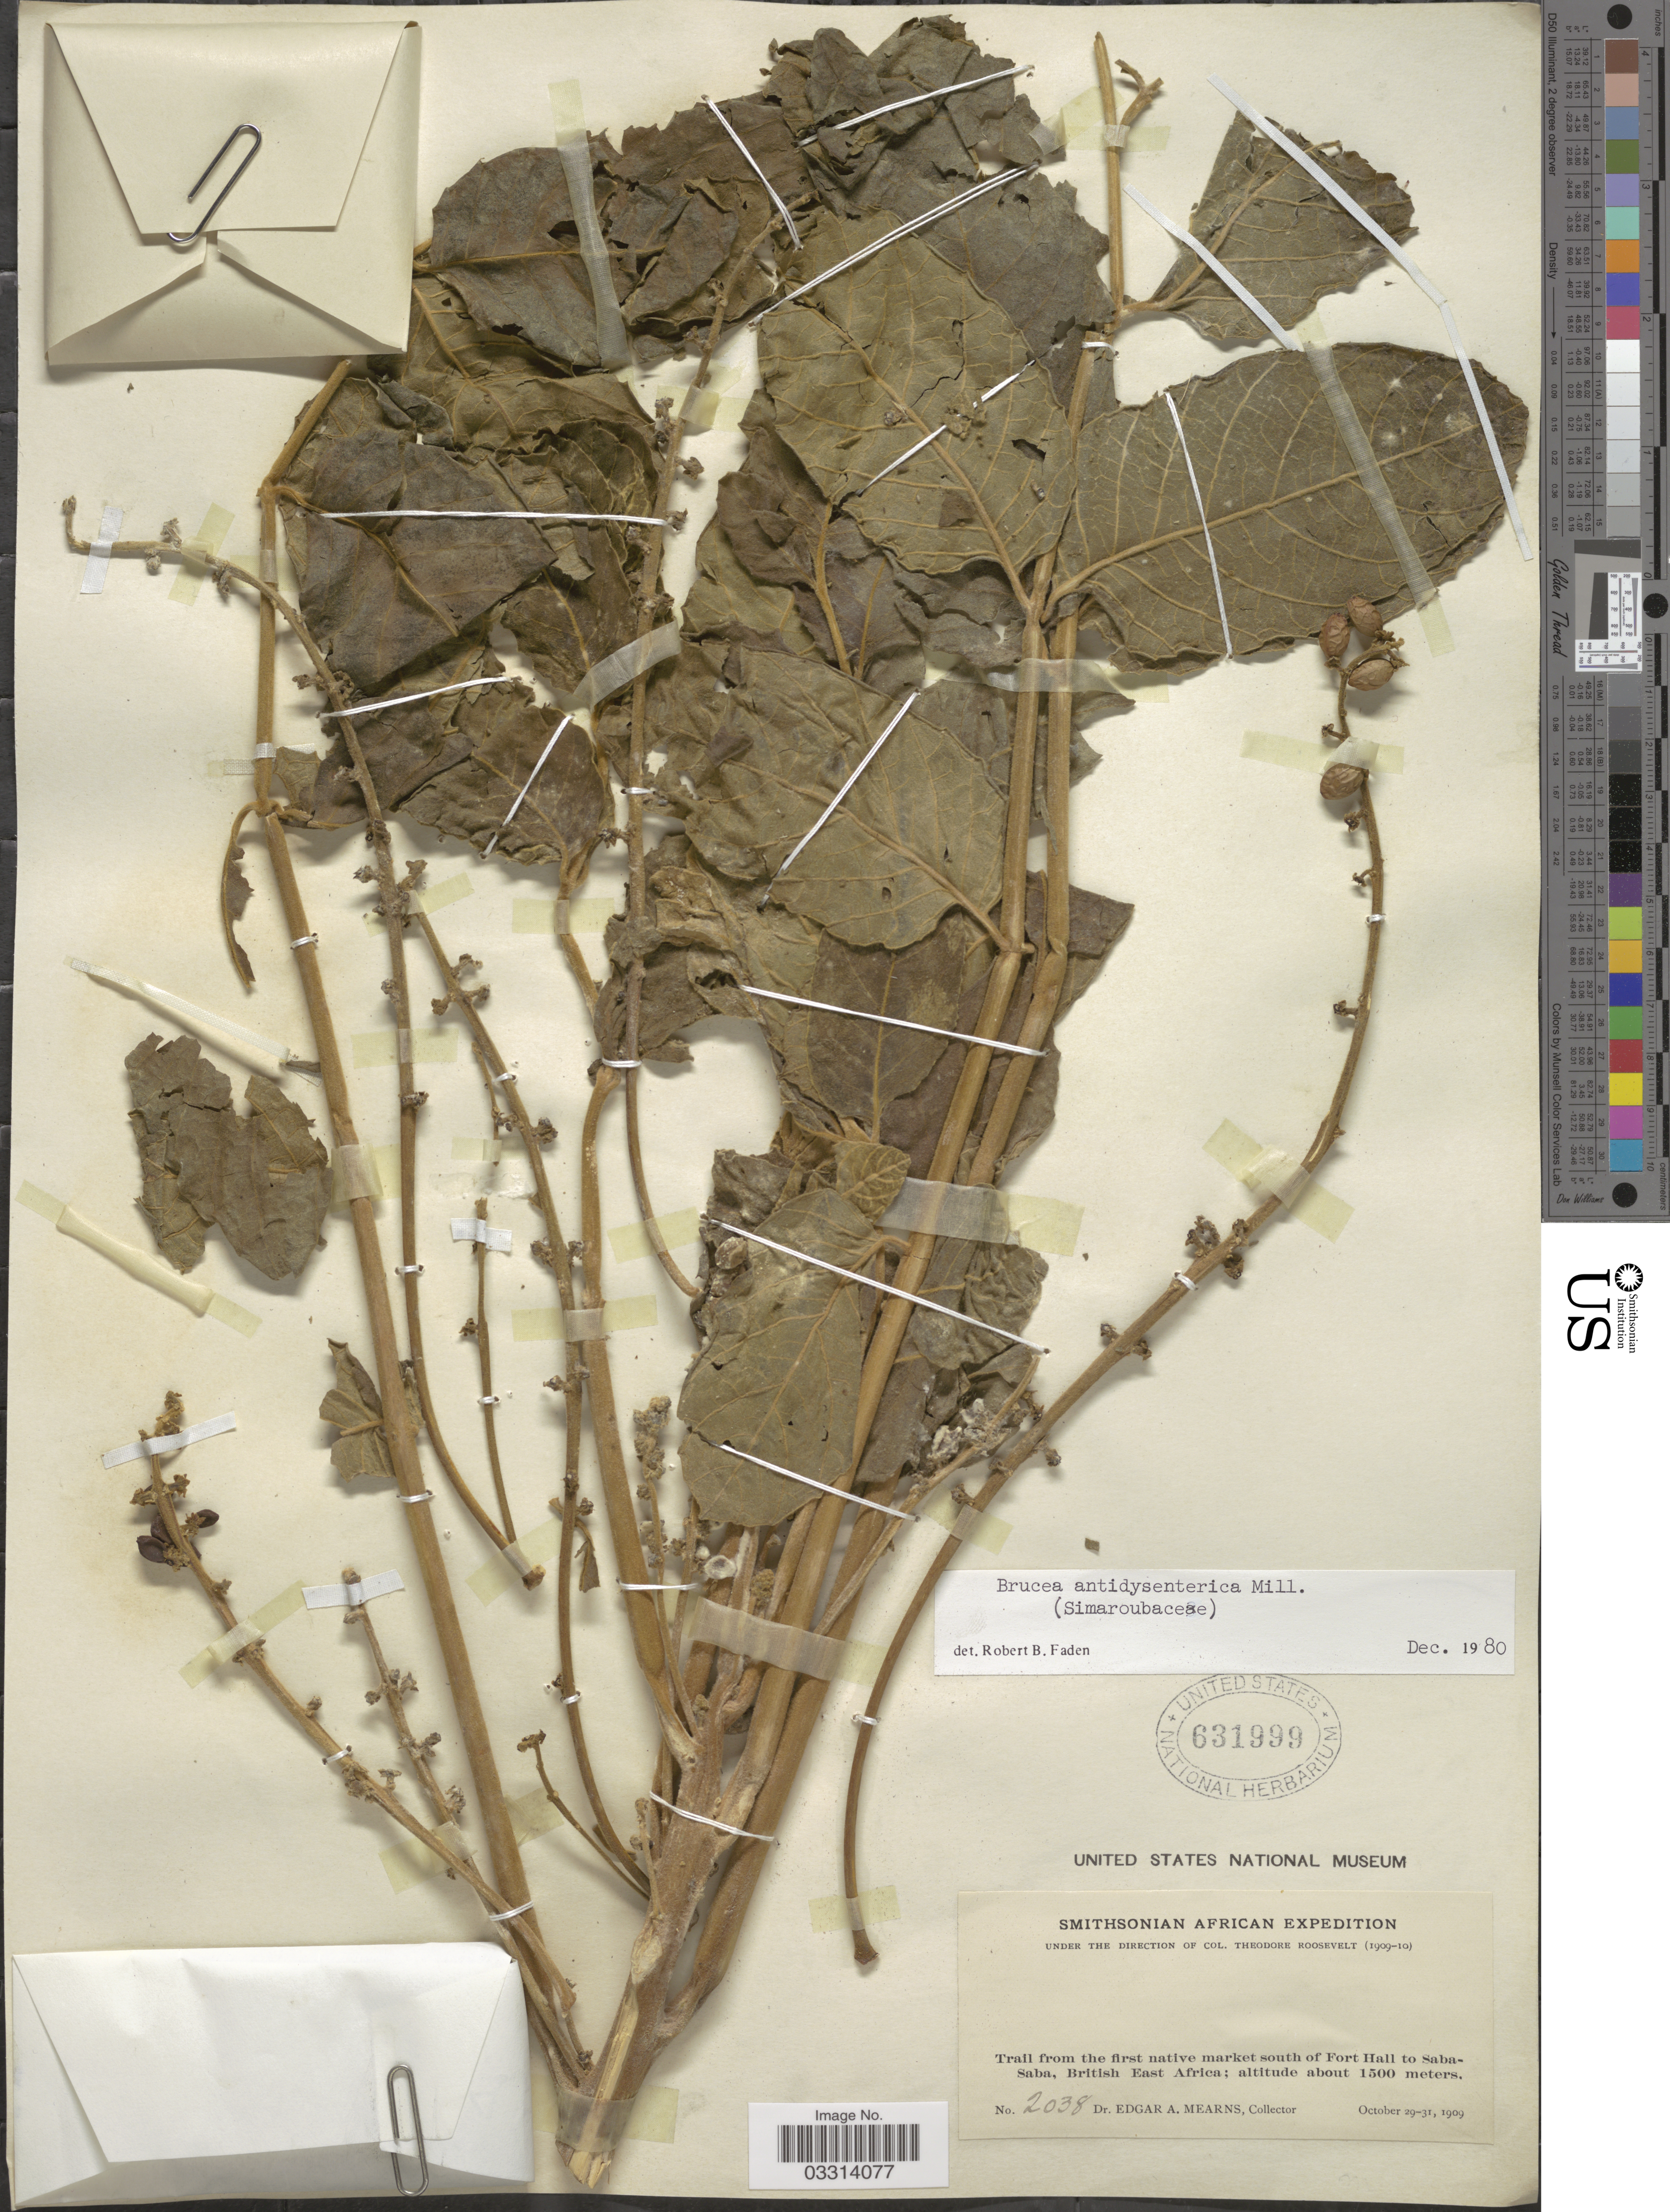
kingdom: Plantae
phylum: Tracheophyta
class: Magnoliopsida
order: Sapindales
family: Simaroubaceae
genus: Brucea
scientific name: Brucea antidysenterica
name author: J.F. Mill.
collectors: E. A. Mearns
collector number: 2038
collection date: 1909-10-29/1909-10-31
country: Kenya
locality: Trail from the first native market south of Fort Hall to Saba-Saba, British East Africa.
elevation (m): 1500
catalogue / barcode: US 631999